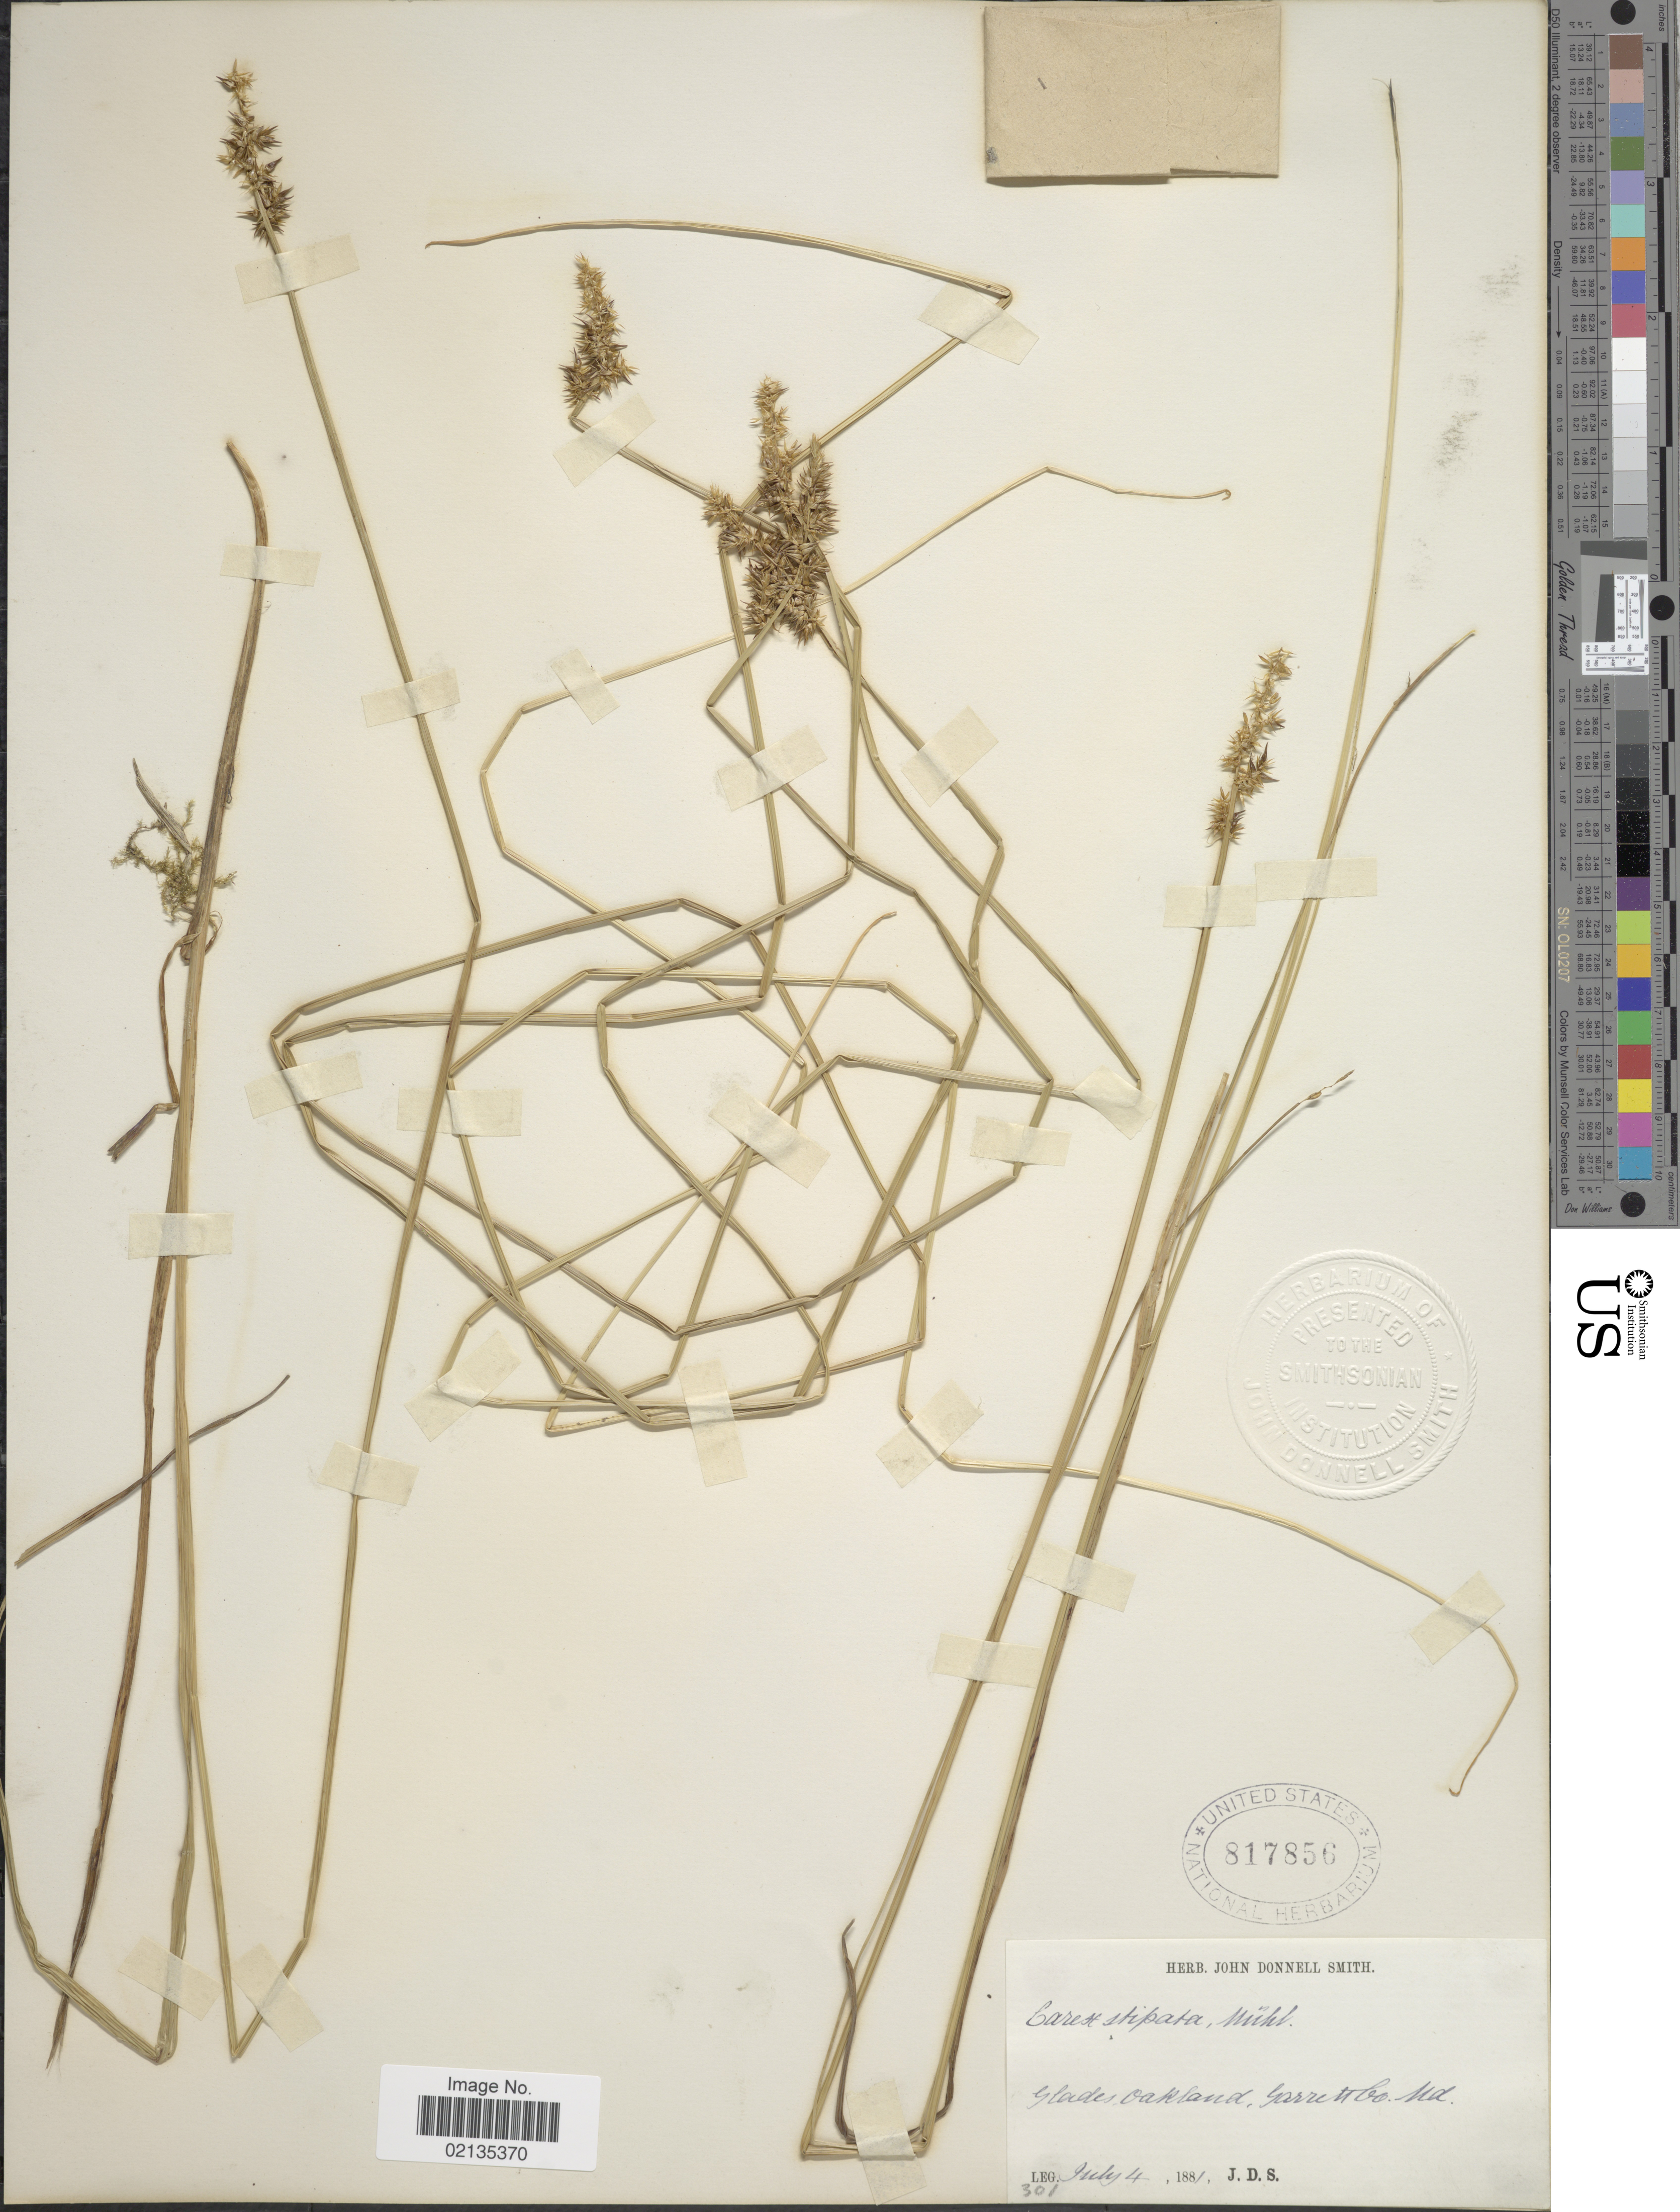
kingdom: Plantae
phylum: Tracheophyta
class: Liliopsida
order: Poales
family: Cyperaceae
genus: Carex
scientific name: Carex stipata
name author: Muhl. ex Willd.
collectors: J. Donnell Smith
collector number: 301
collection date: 1881-07-04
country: United States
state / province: Maryland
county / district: Garrett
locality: Glades, Oakland, Garrett Co.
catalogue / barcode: US 817856